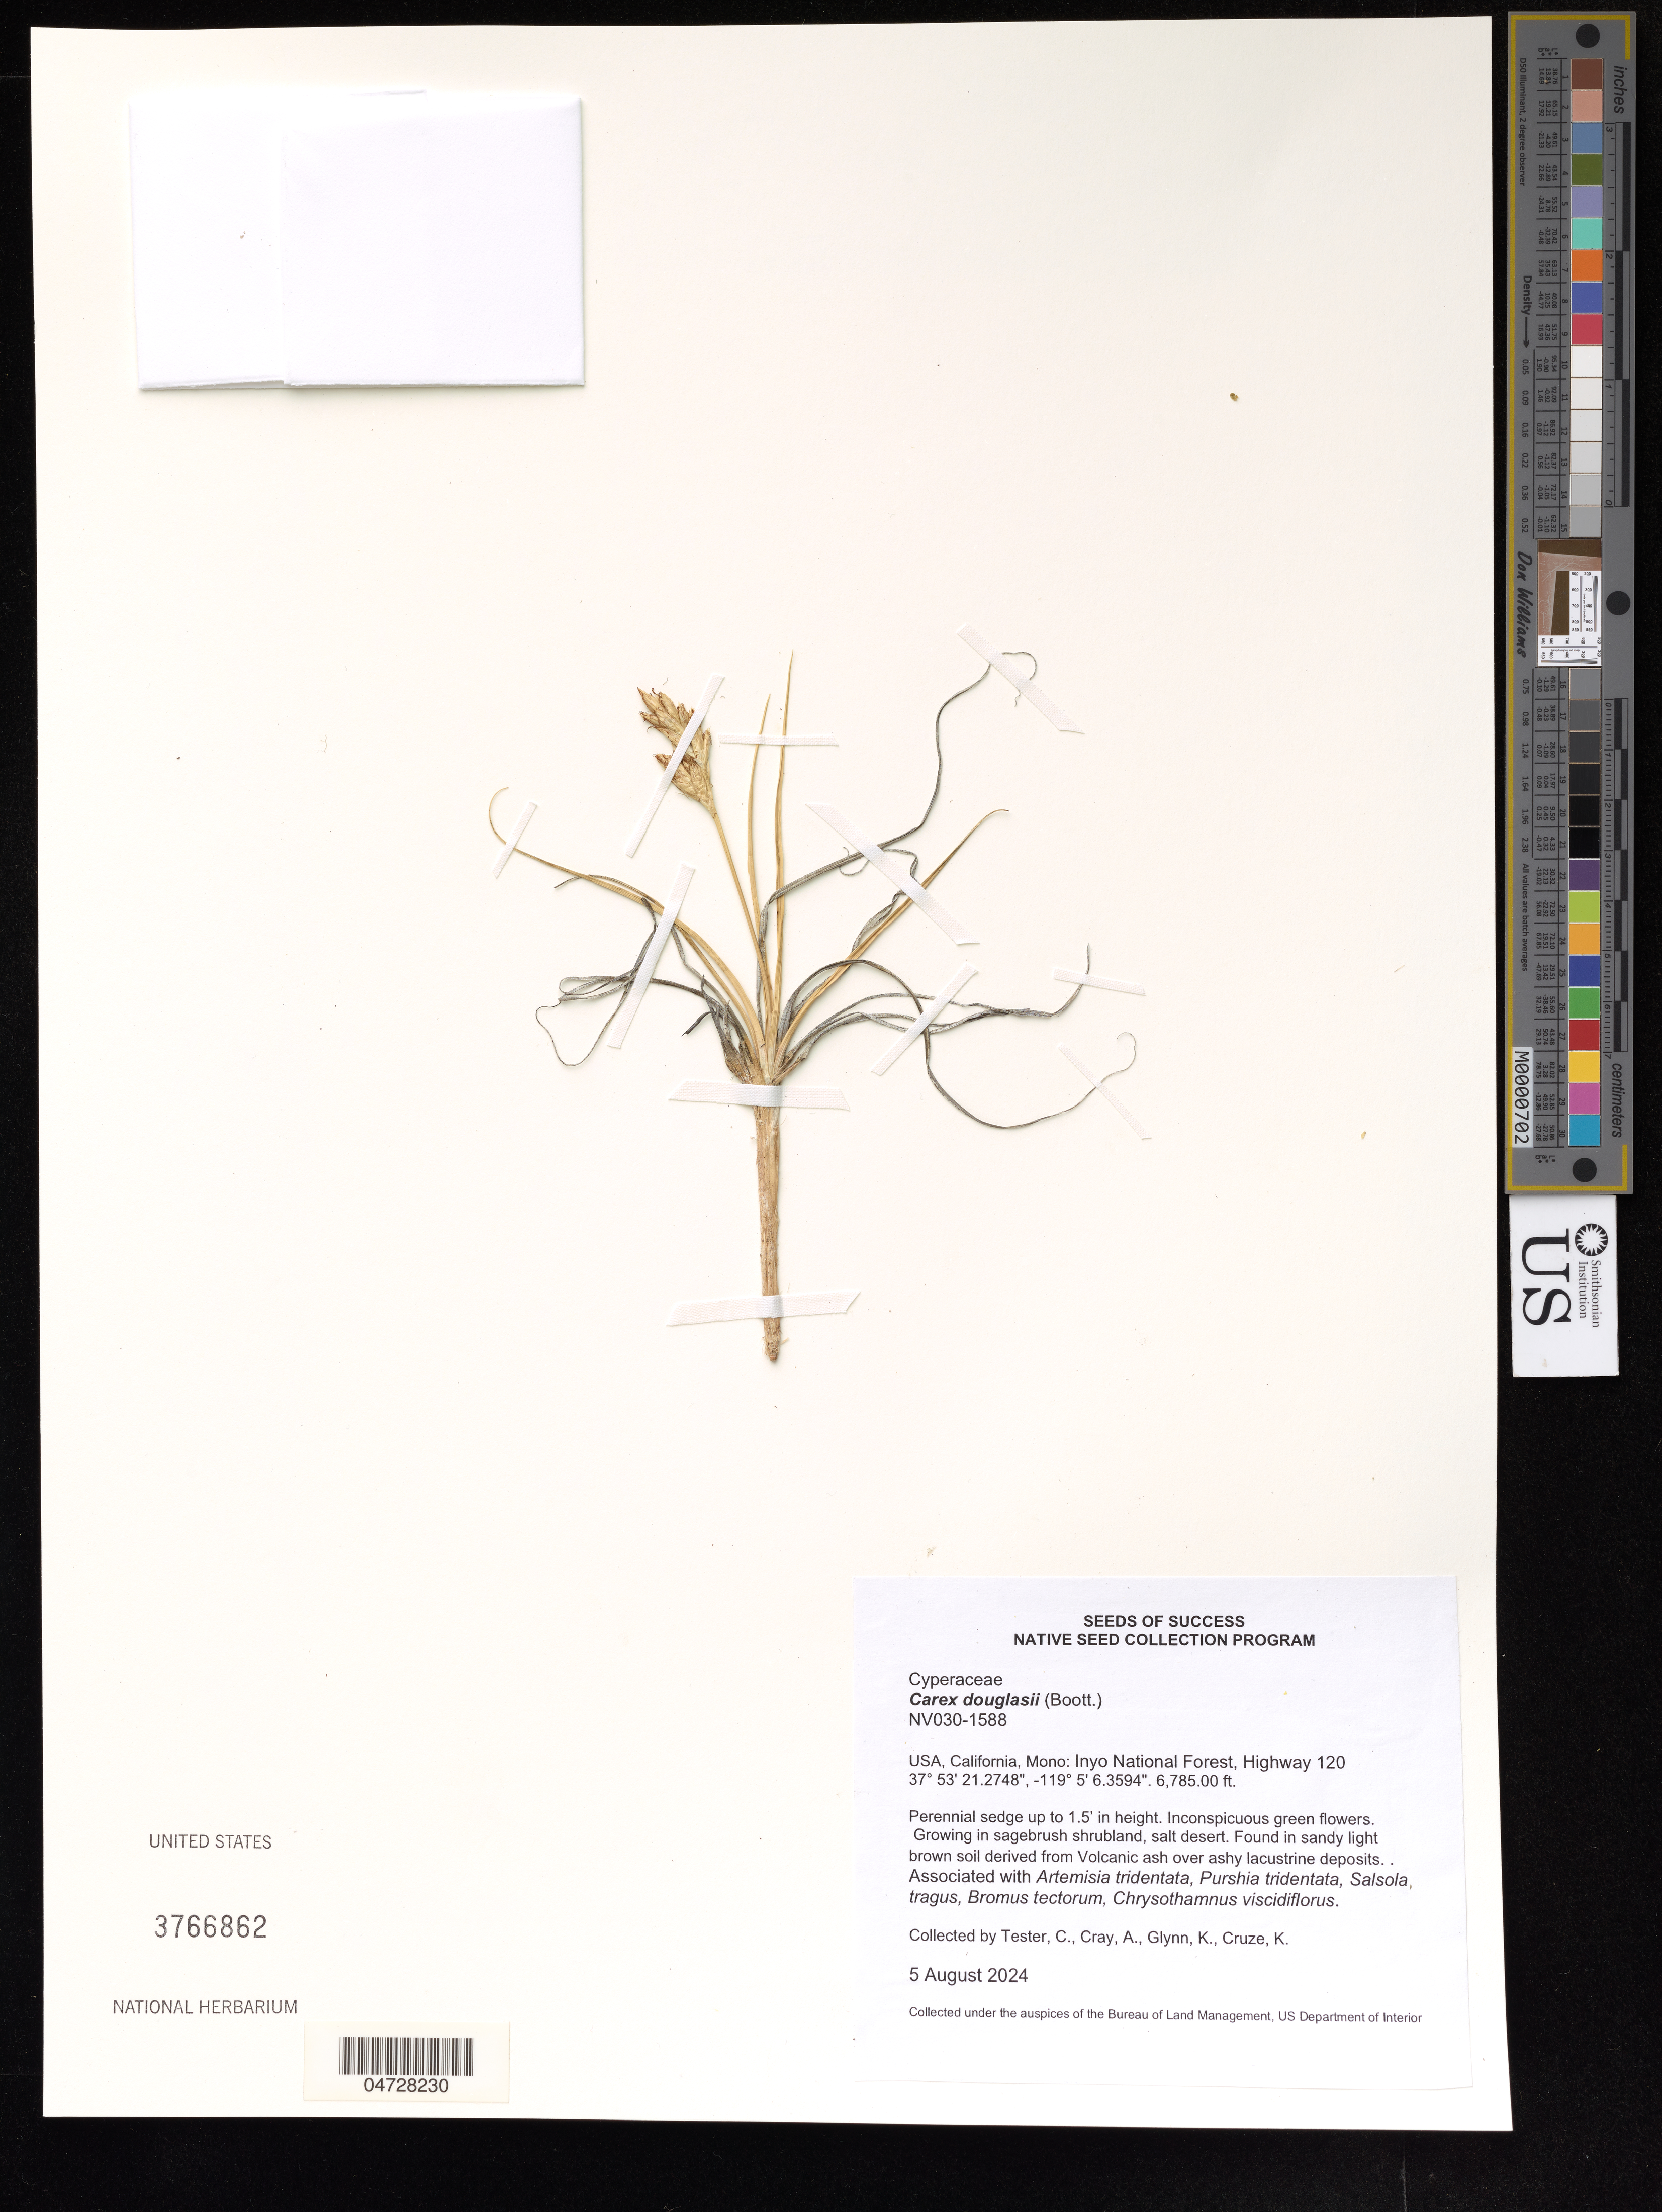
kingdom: Plantae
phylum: Tracheophyta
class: Liliopsida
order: Poales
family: Cyperaceae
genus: Carex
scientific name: Carex douglasii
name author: Boott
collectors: C. Tester, A. Cray & K. Glynn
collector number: NV030-1588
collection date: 2024-08-05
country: United States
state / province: California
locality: Mono: Inyo National Forest, Higway 120.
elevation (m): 2068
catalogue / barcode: US 3766862